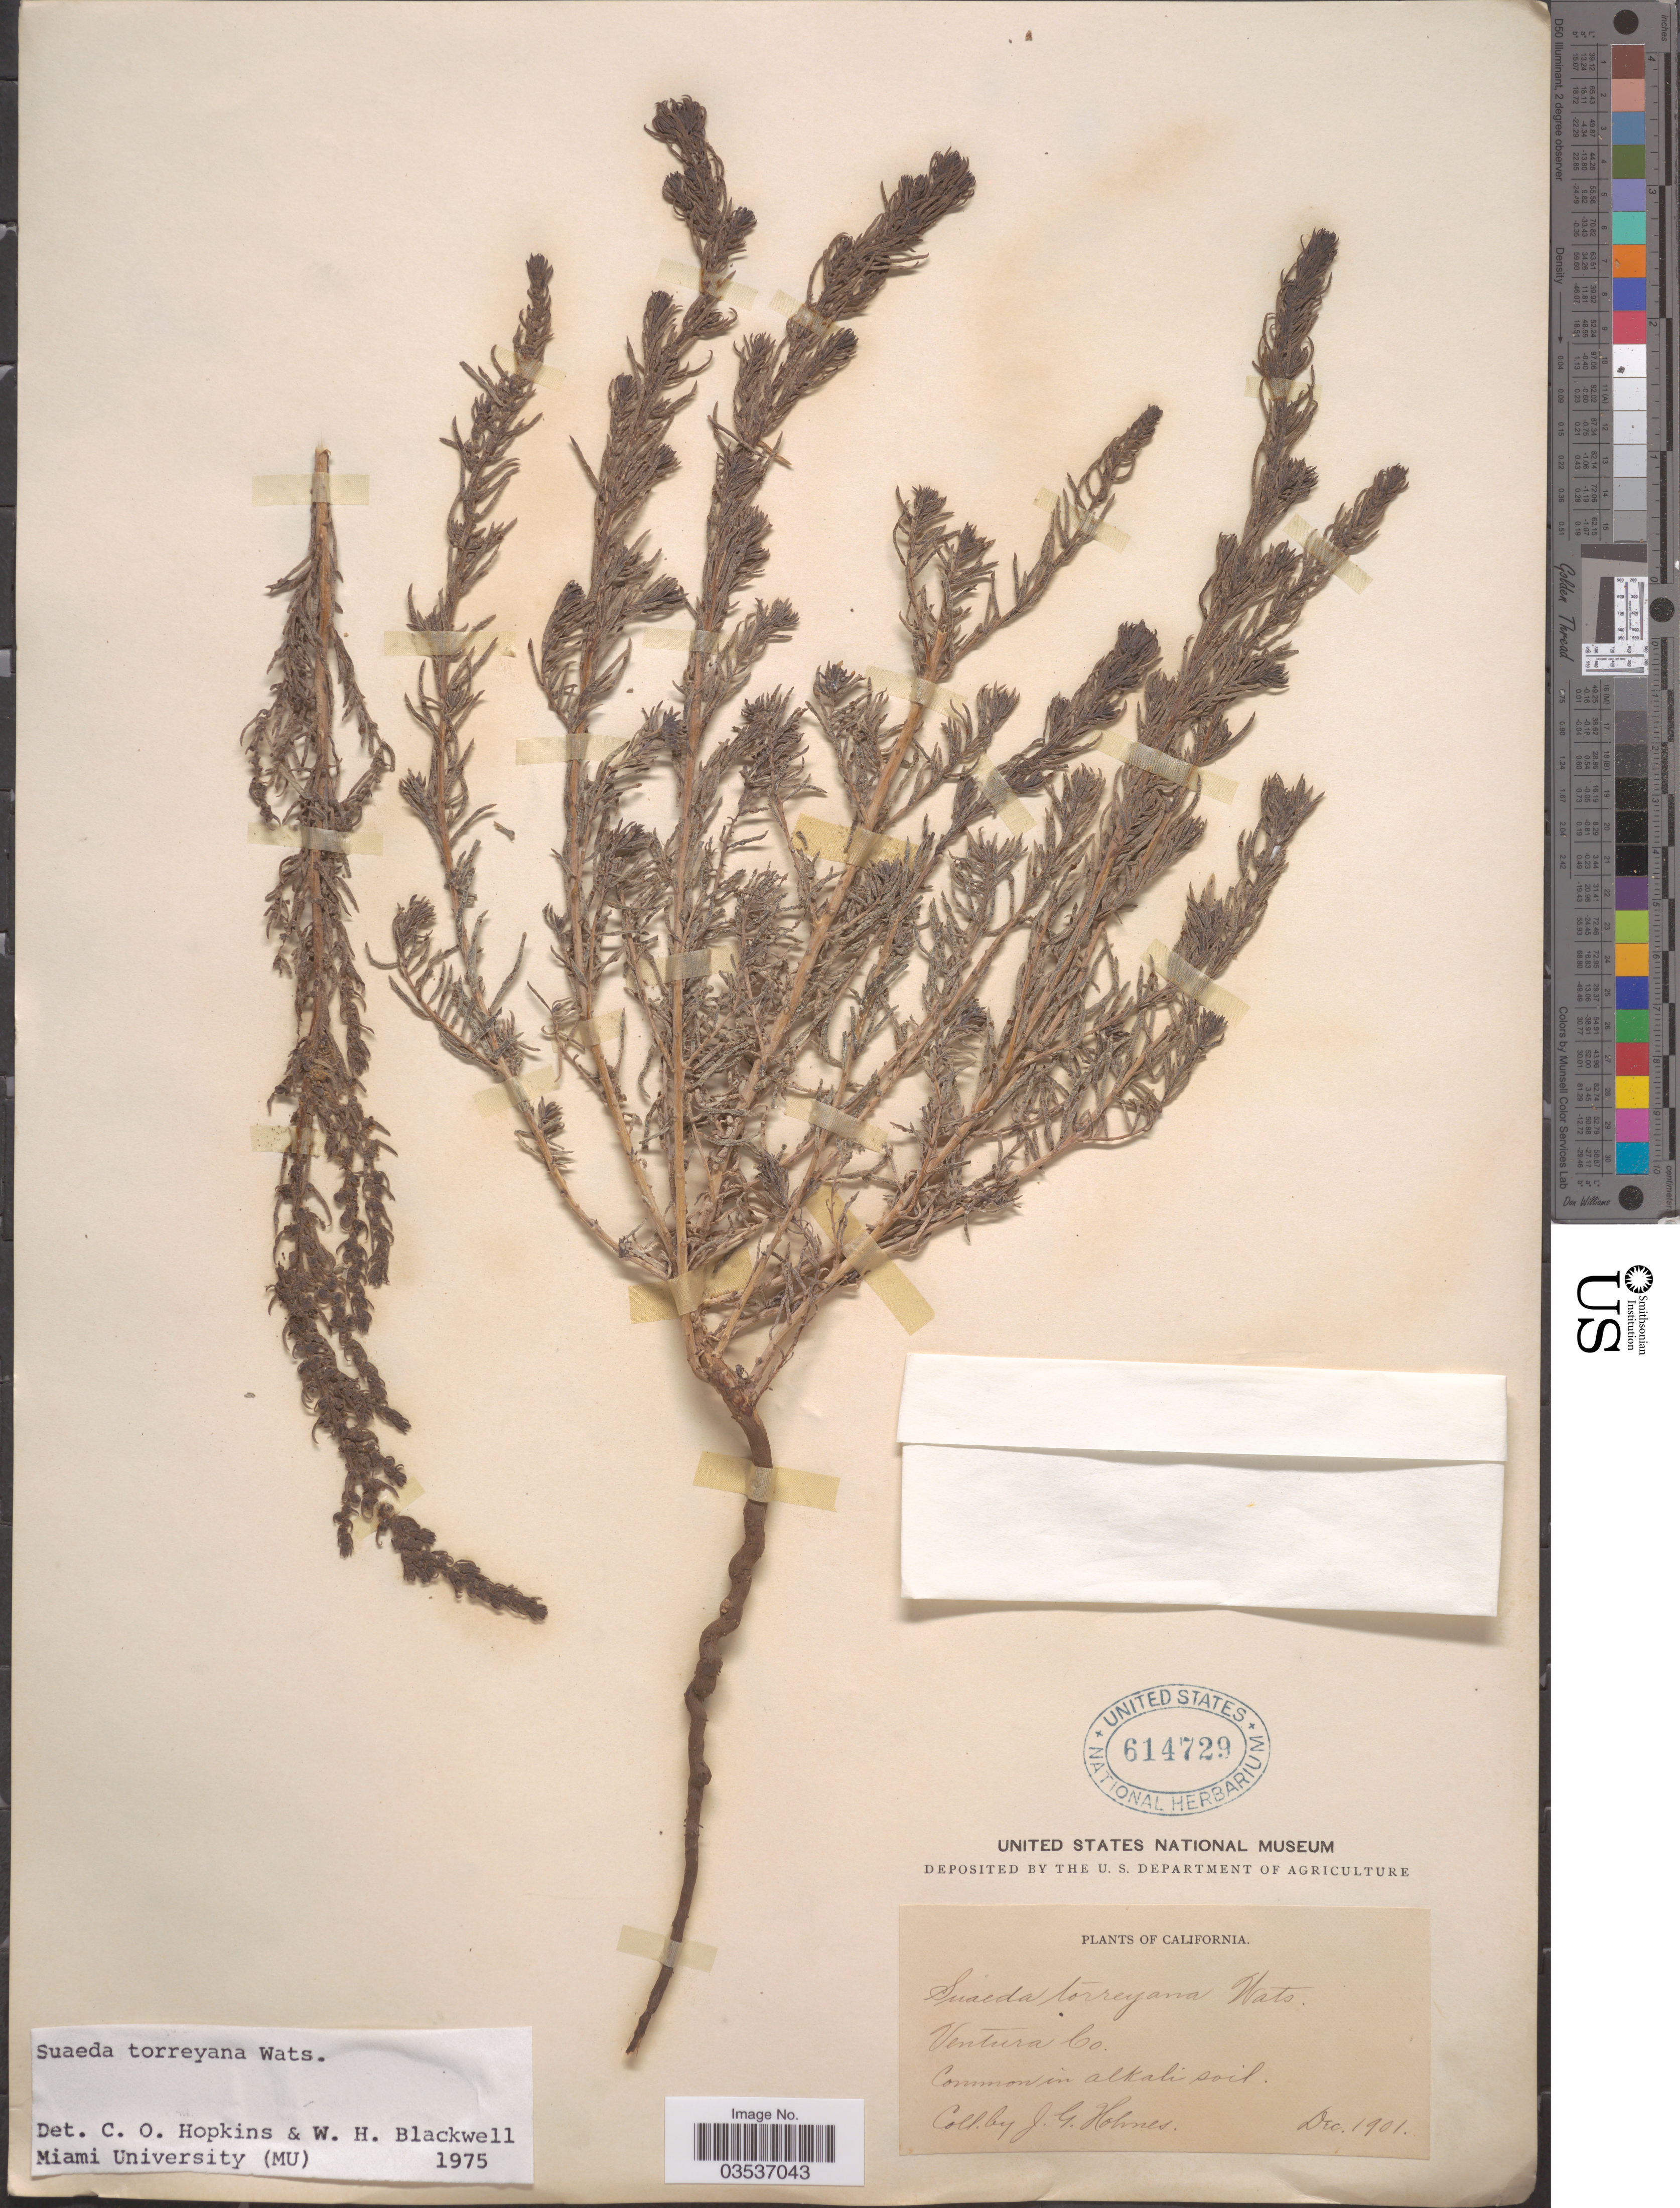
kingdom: Plantae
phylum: Tracheophyta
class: Magnoliopsida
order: Caryophyllales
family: Amaranthaceae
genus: Suaeda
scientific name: Suaeda torreyana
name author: S. Watson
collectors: J. Holmes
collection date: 1901-12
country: United States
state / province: California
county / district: Ventura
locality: Ventura Co.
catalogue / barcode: US 614729